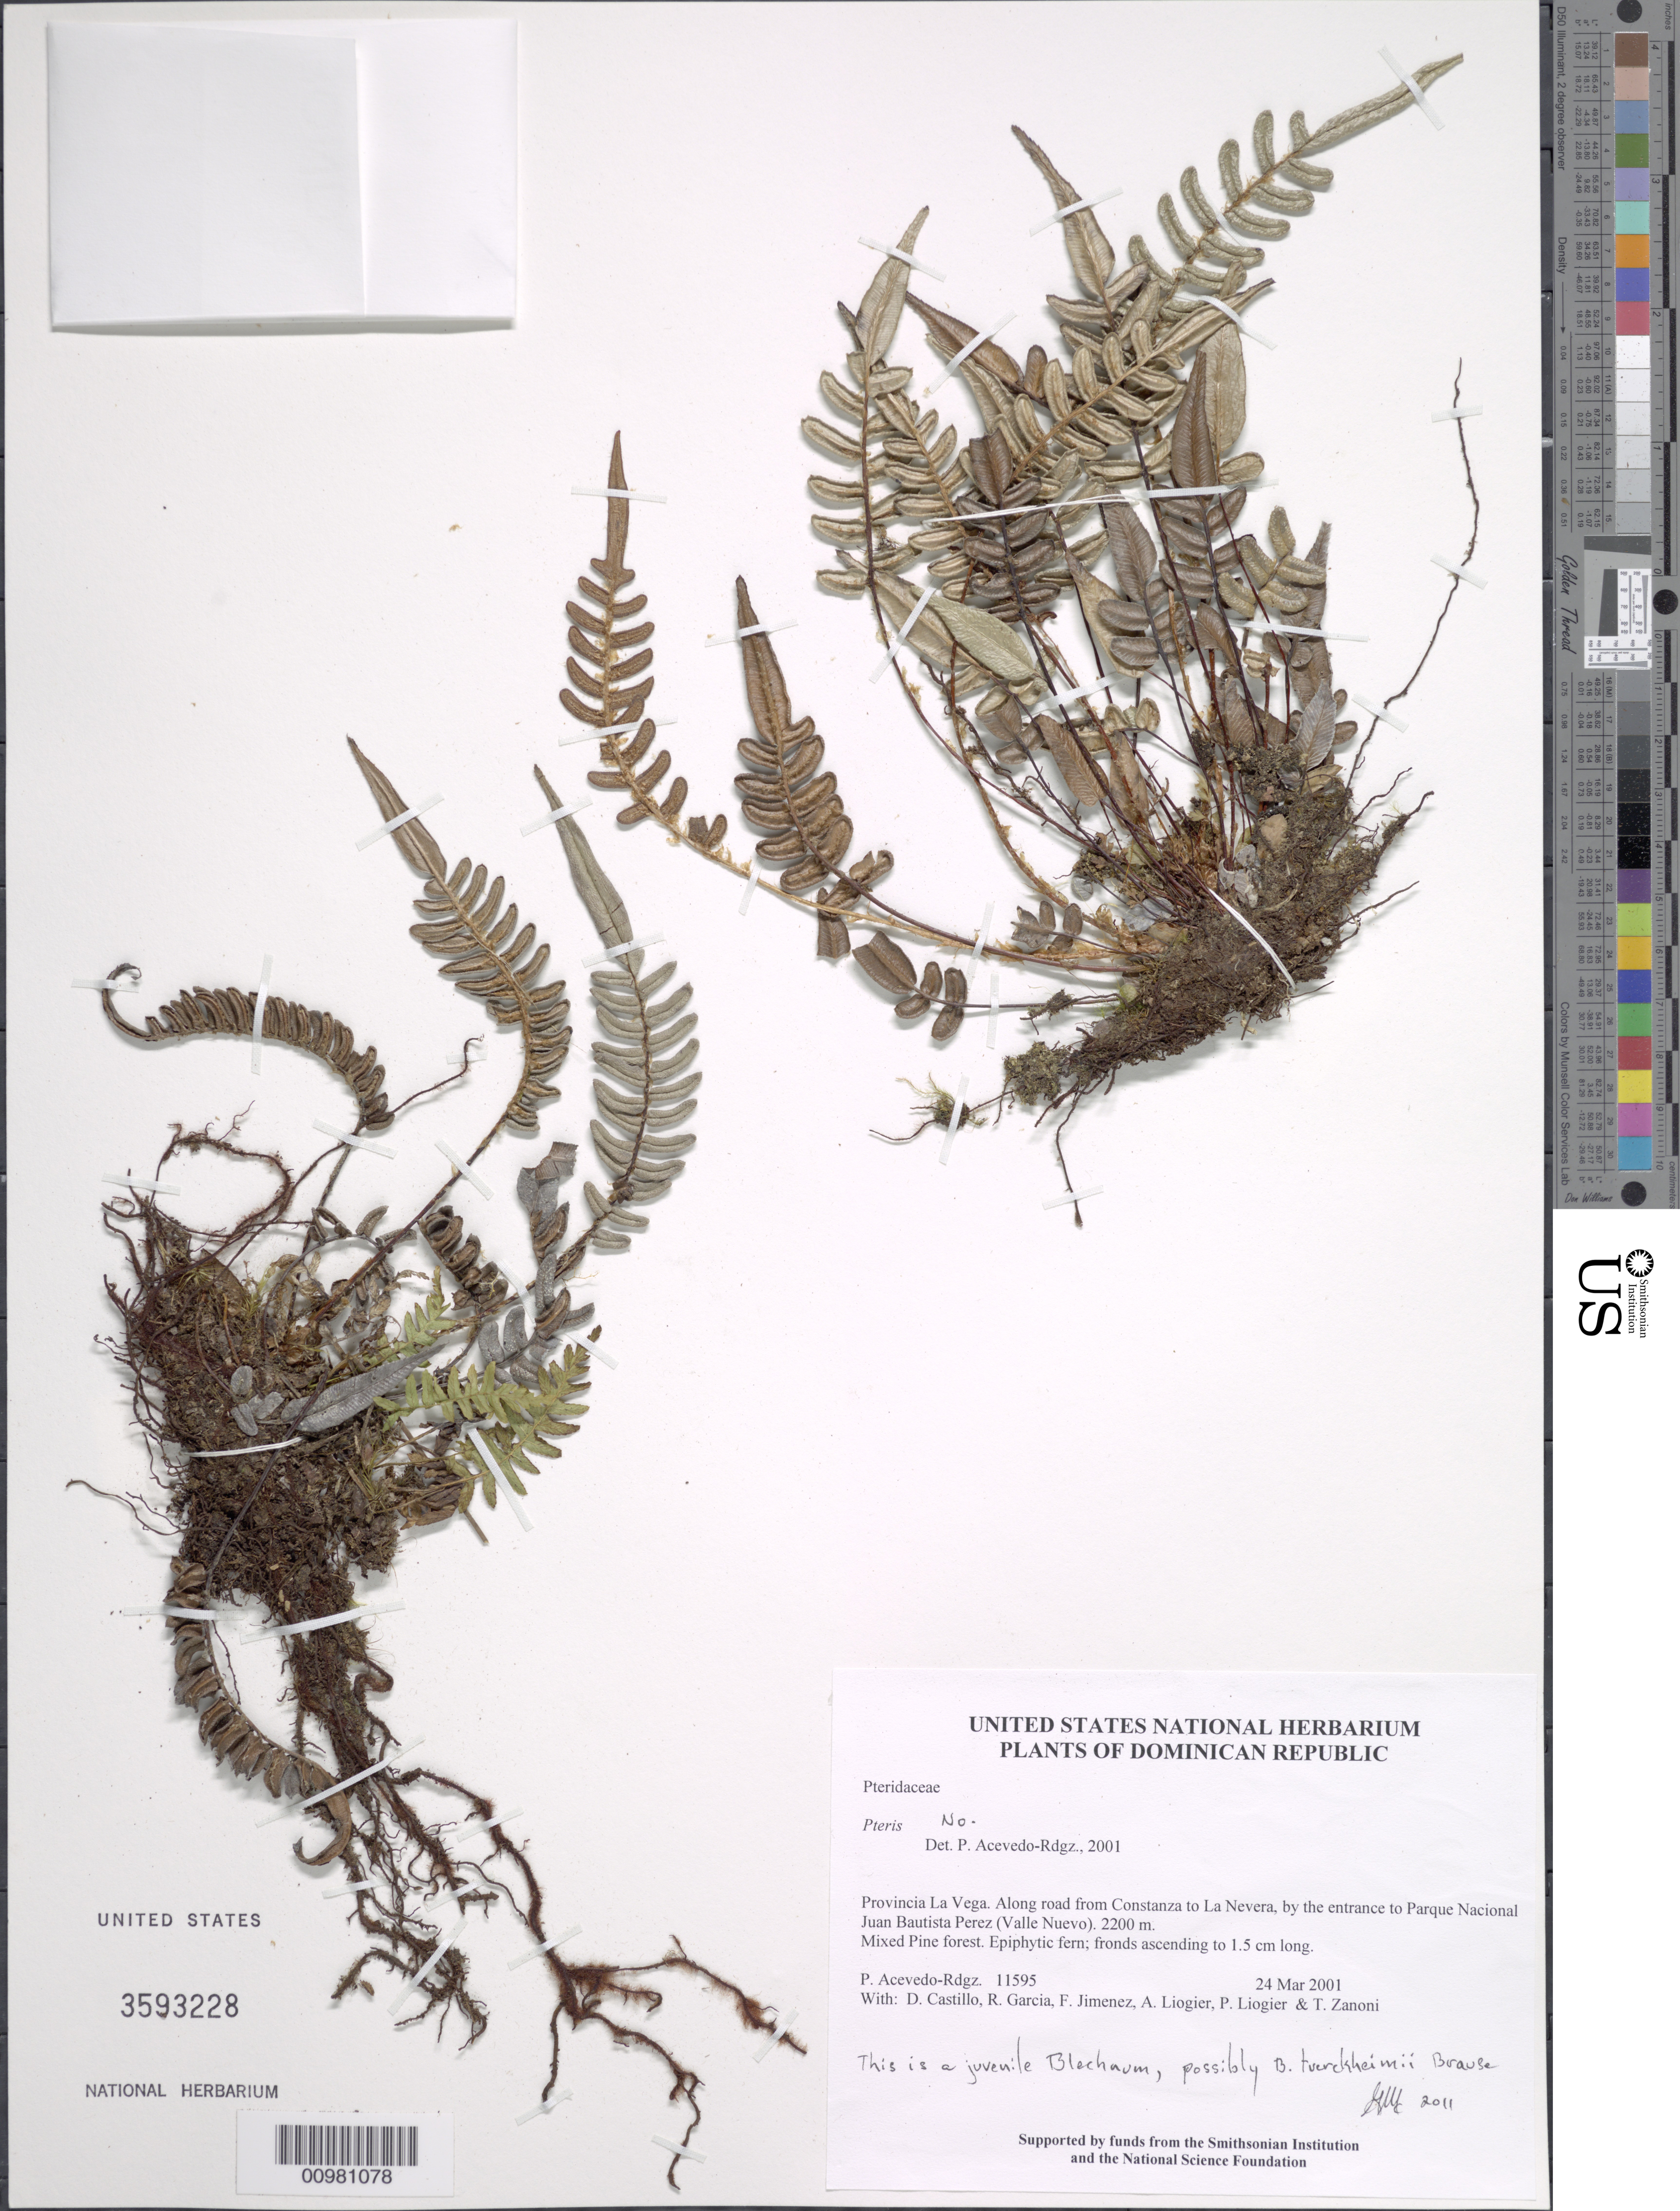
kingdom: Plantae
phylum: Tracheophyta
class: Polypodiopsida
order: Polypodiales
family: Blechnaceae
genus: Blechnum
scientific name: Blechnum tuerckheimii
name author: Brause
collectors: P. Acevedo-Rodr., D. Castillo, R. G. García, F. Jimenez, A. H. Liogier, M. P. Liogier & T. A. Zanoni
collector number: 11595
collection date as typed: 24 Mar 2001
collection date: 2001-03-24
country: Dominican Republic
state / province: La Vega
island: Hispaniola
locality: Along road from Constanza to La Nevera, by the entrance to Parque Nacional Juan Bautista Perez (Valle Nuevo).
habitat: Mixed Pine forest.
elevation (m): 2200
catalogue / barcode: US 3593228